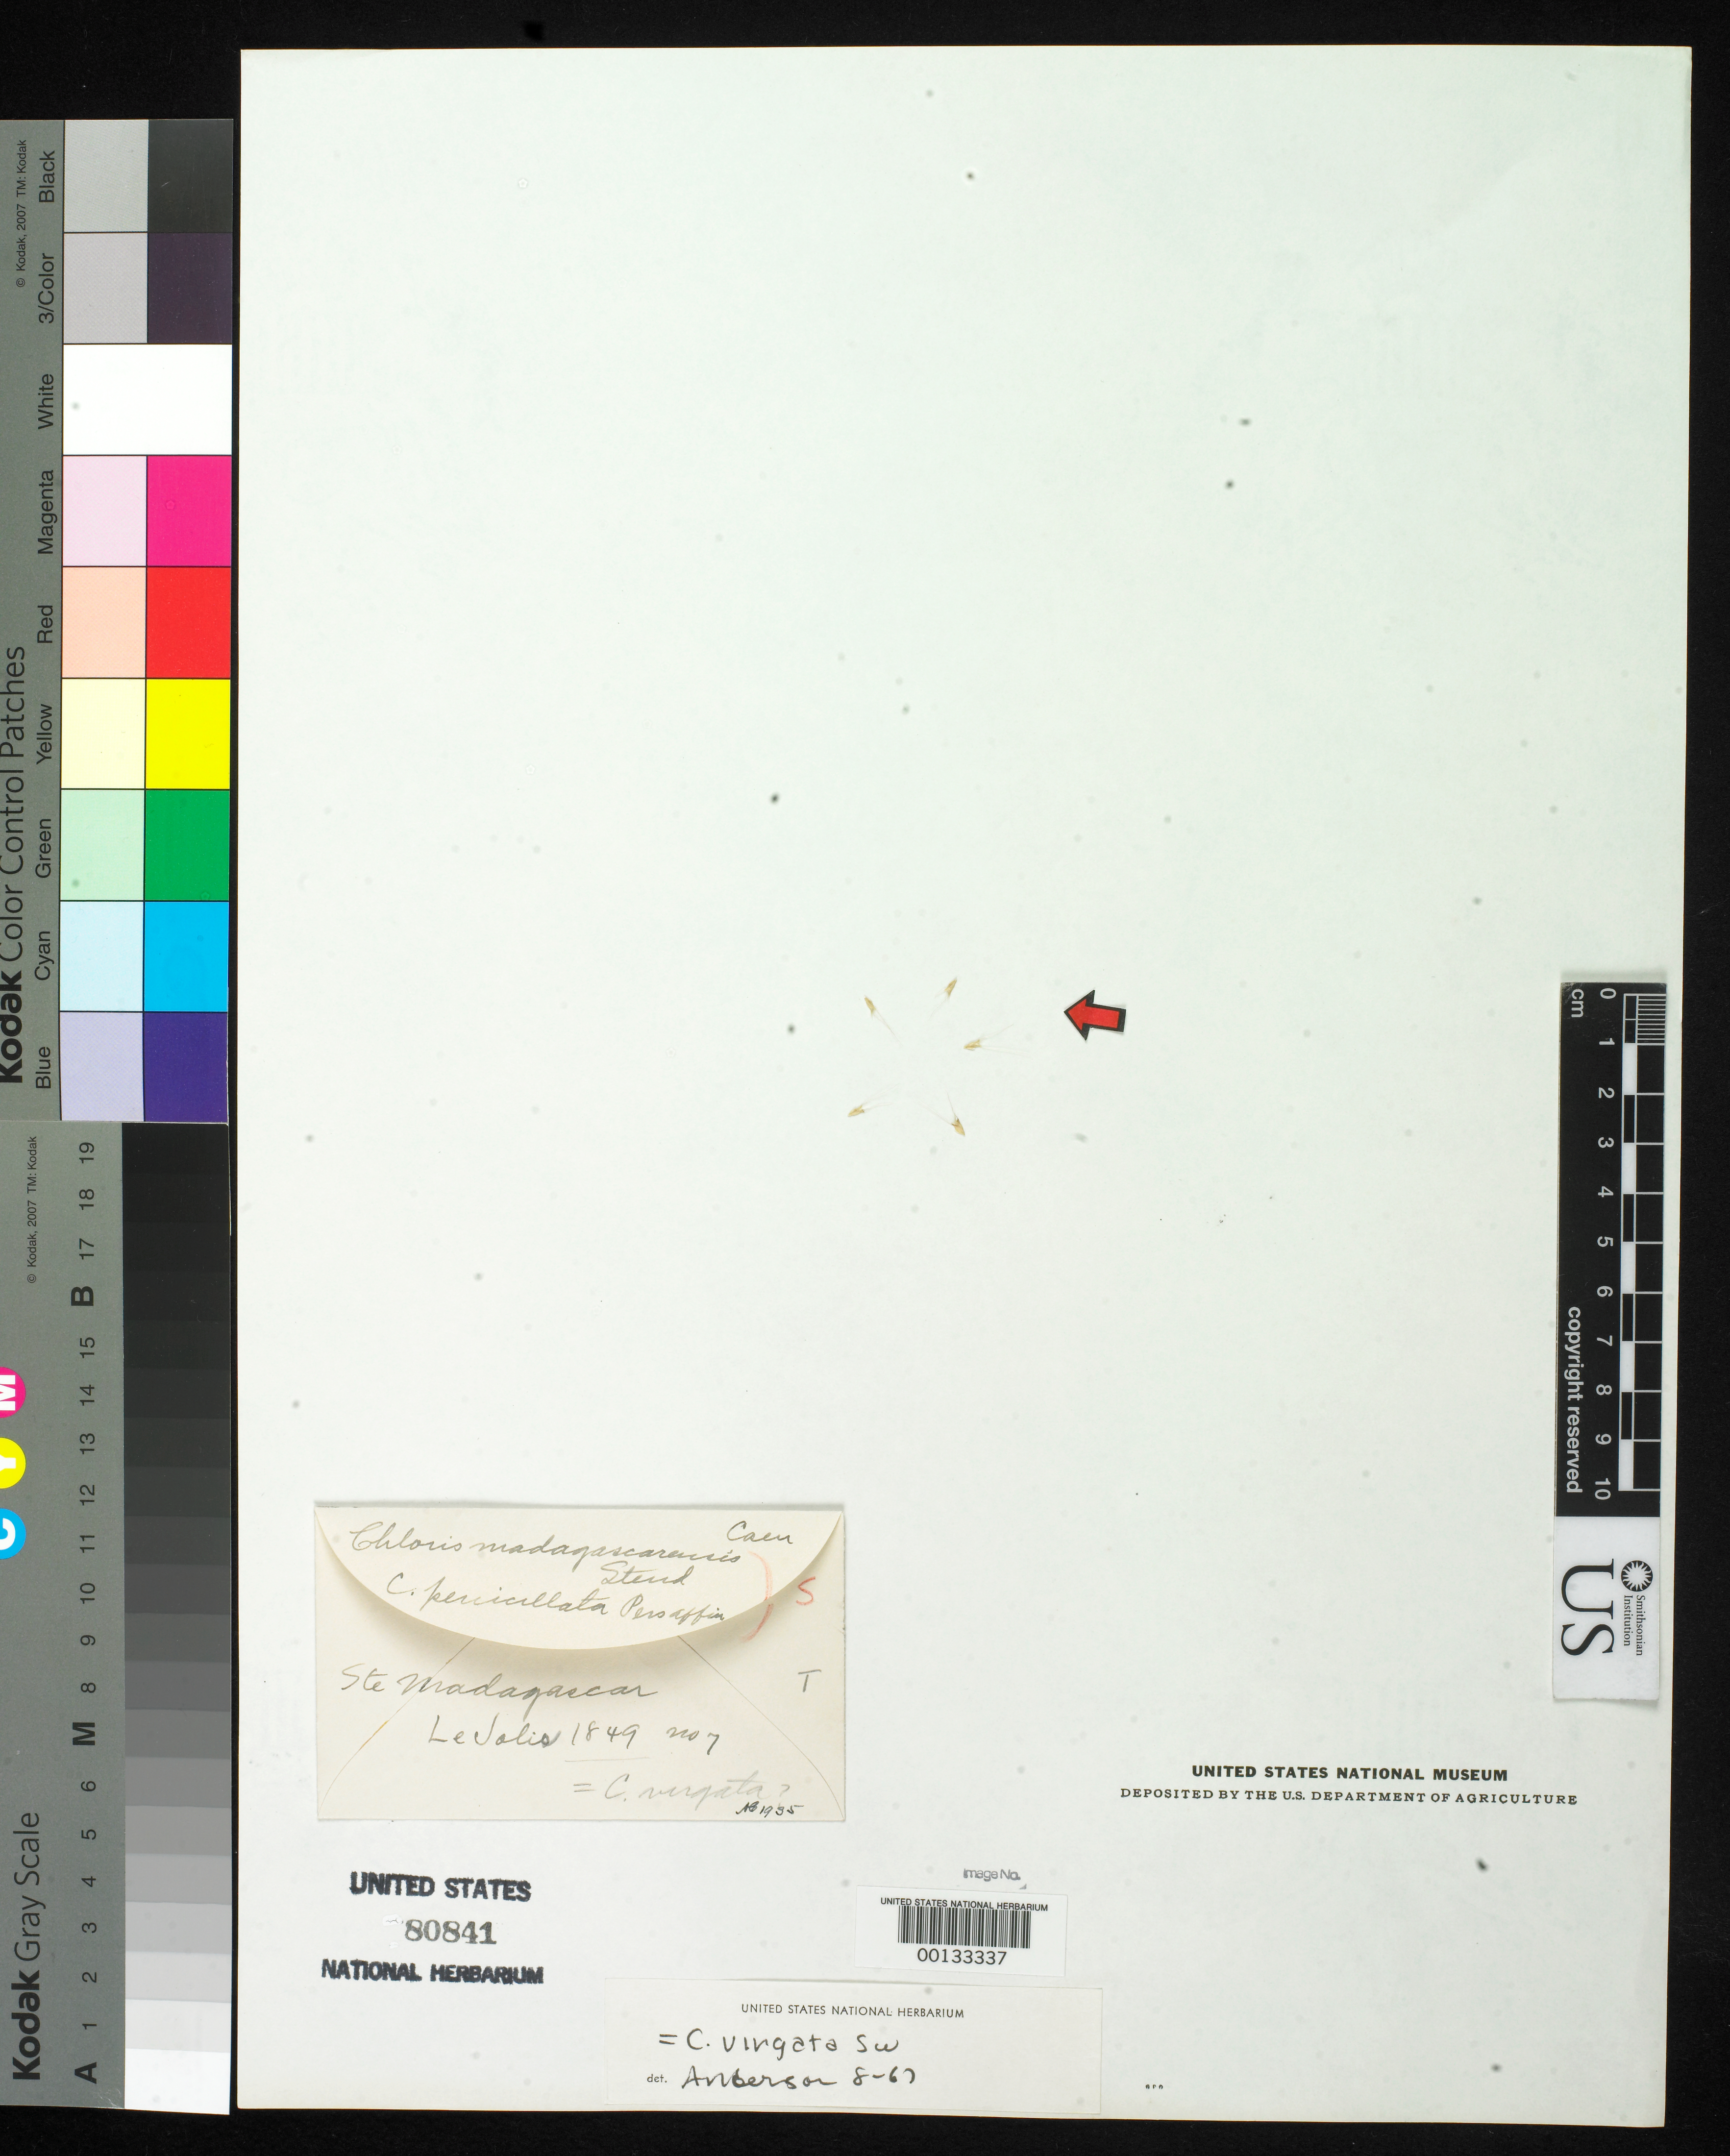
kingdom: Plantae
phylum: Tracheophyta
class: Liliopsida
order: Poales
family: Poaceae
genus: Chloris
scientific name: Chloris madagascariensis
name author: Steud.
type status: Type Fragment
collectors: A. F. Le Jolis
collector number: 7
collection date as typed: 1849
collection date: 1849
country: Madagascar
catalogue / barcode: US 80841